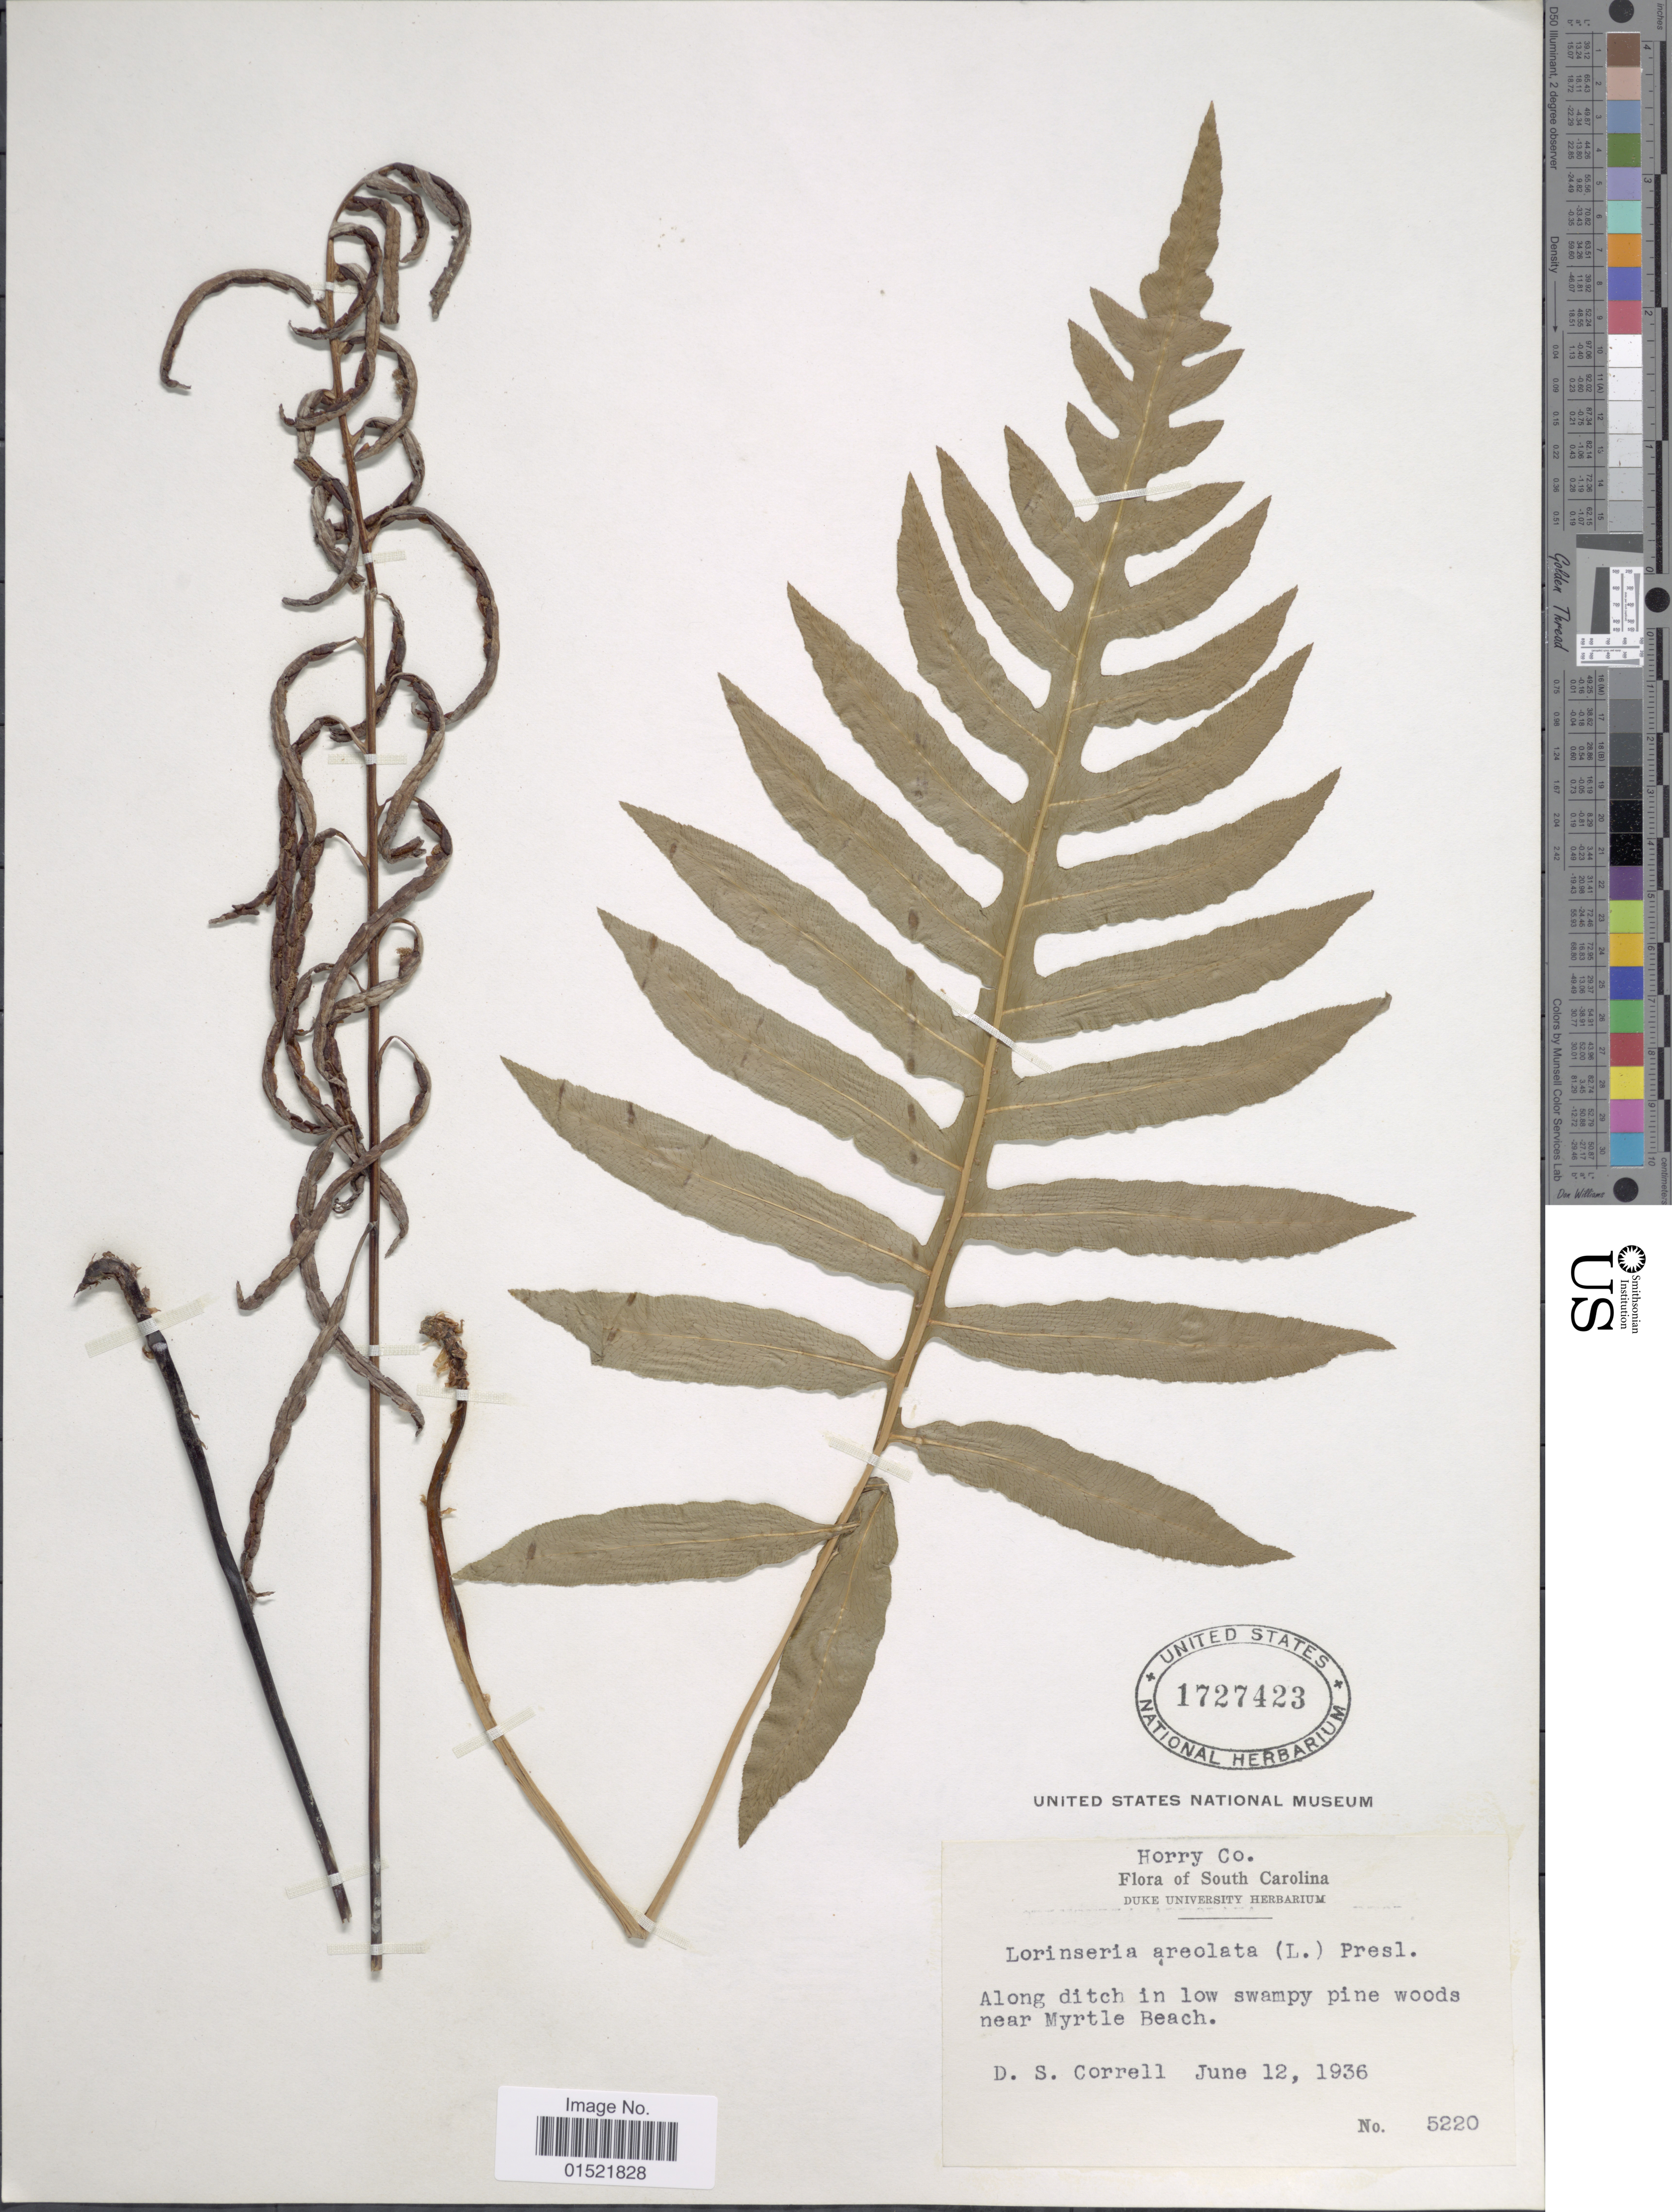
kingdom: Plantae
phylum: Tracheophyta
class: Polypodiopsida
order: Polypodiales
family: Blechnaceae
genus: Woodwardia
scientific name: Woodwardia areolata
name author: (L.) T. Moore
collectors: D. S. Correll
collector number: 5220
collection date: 1936-06-12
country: United States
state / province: South Carolina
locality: Horry Co., near Myrtle Beach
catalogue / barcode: US 1727423